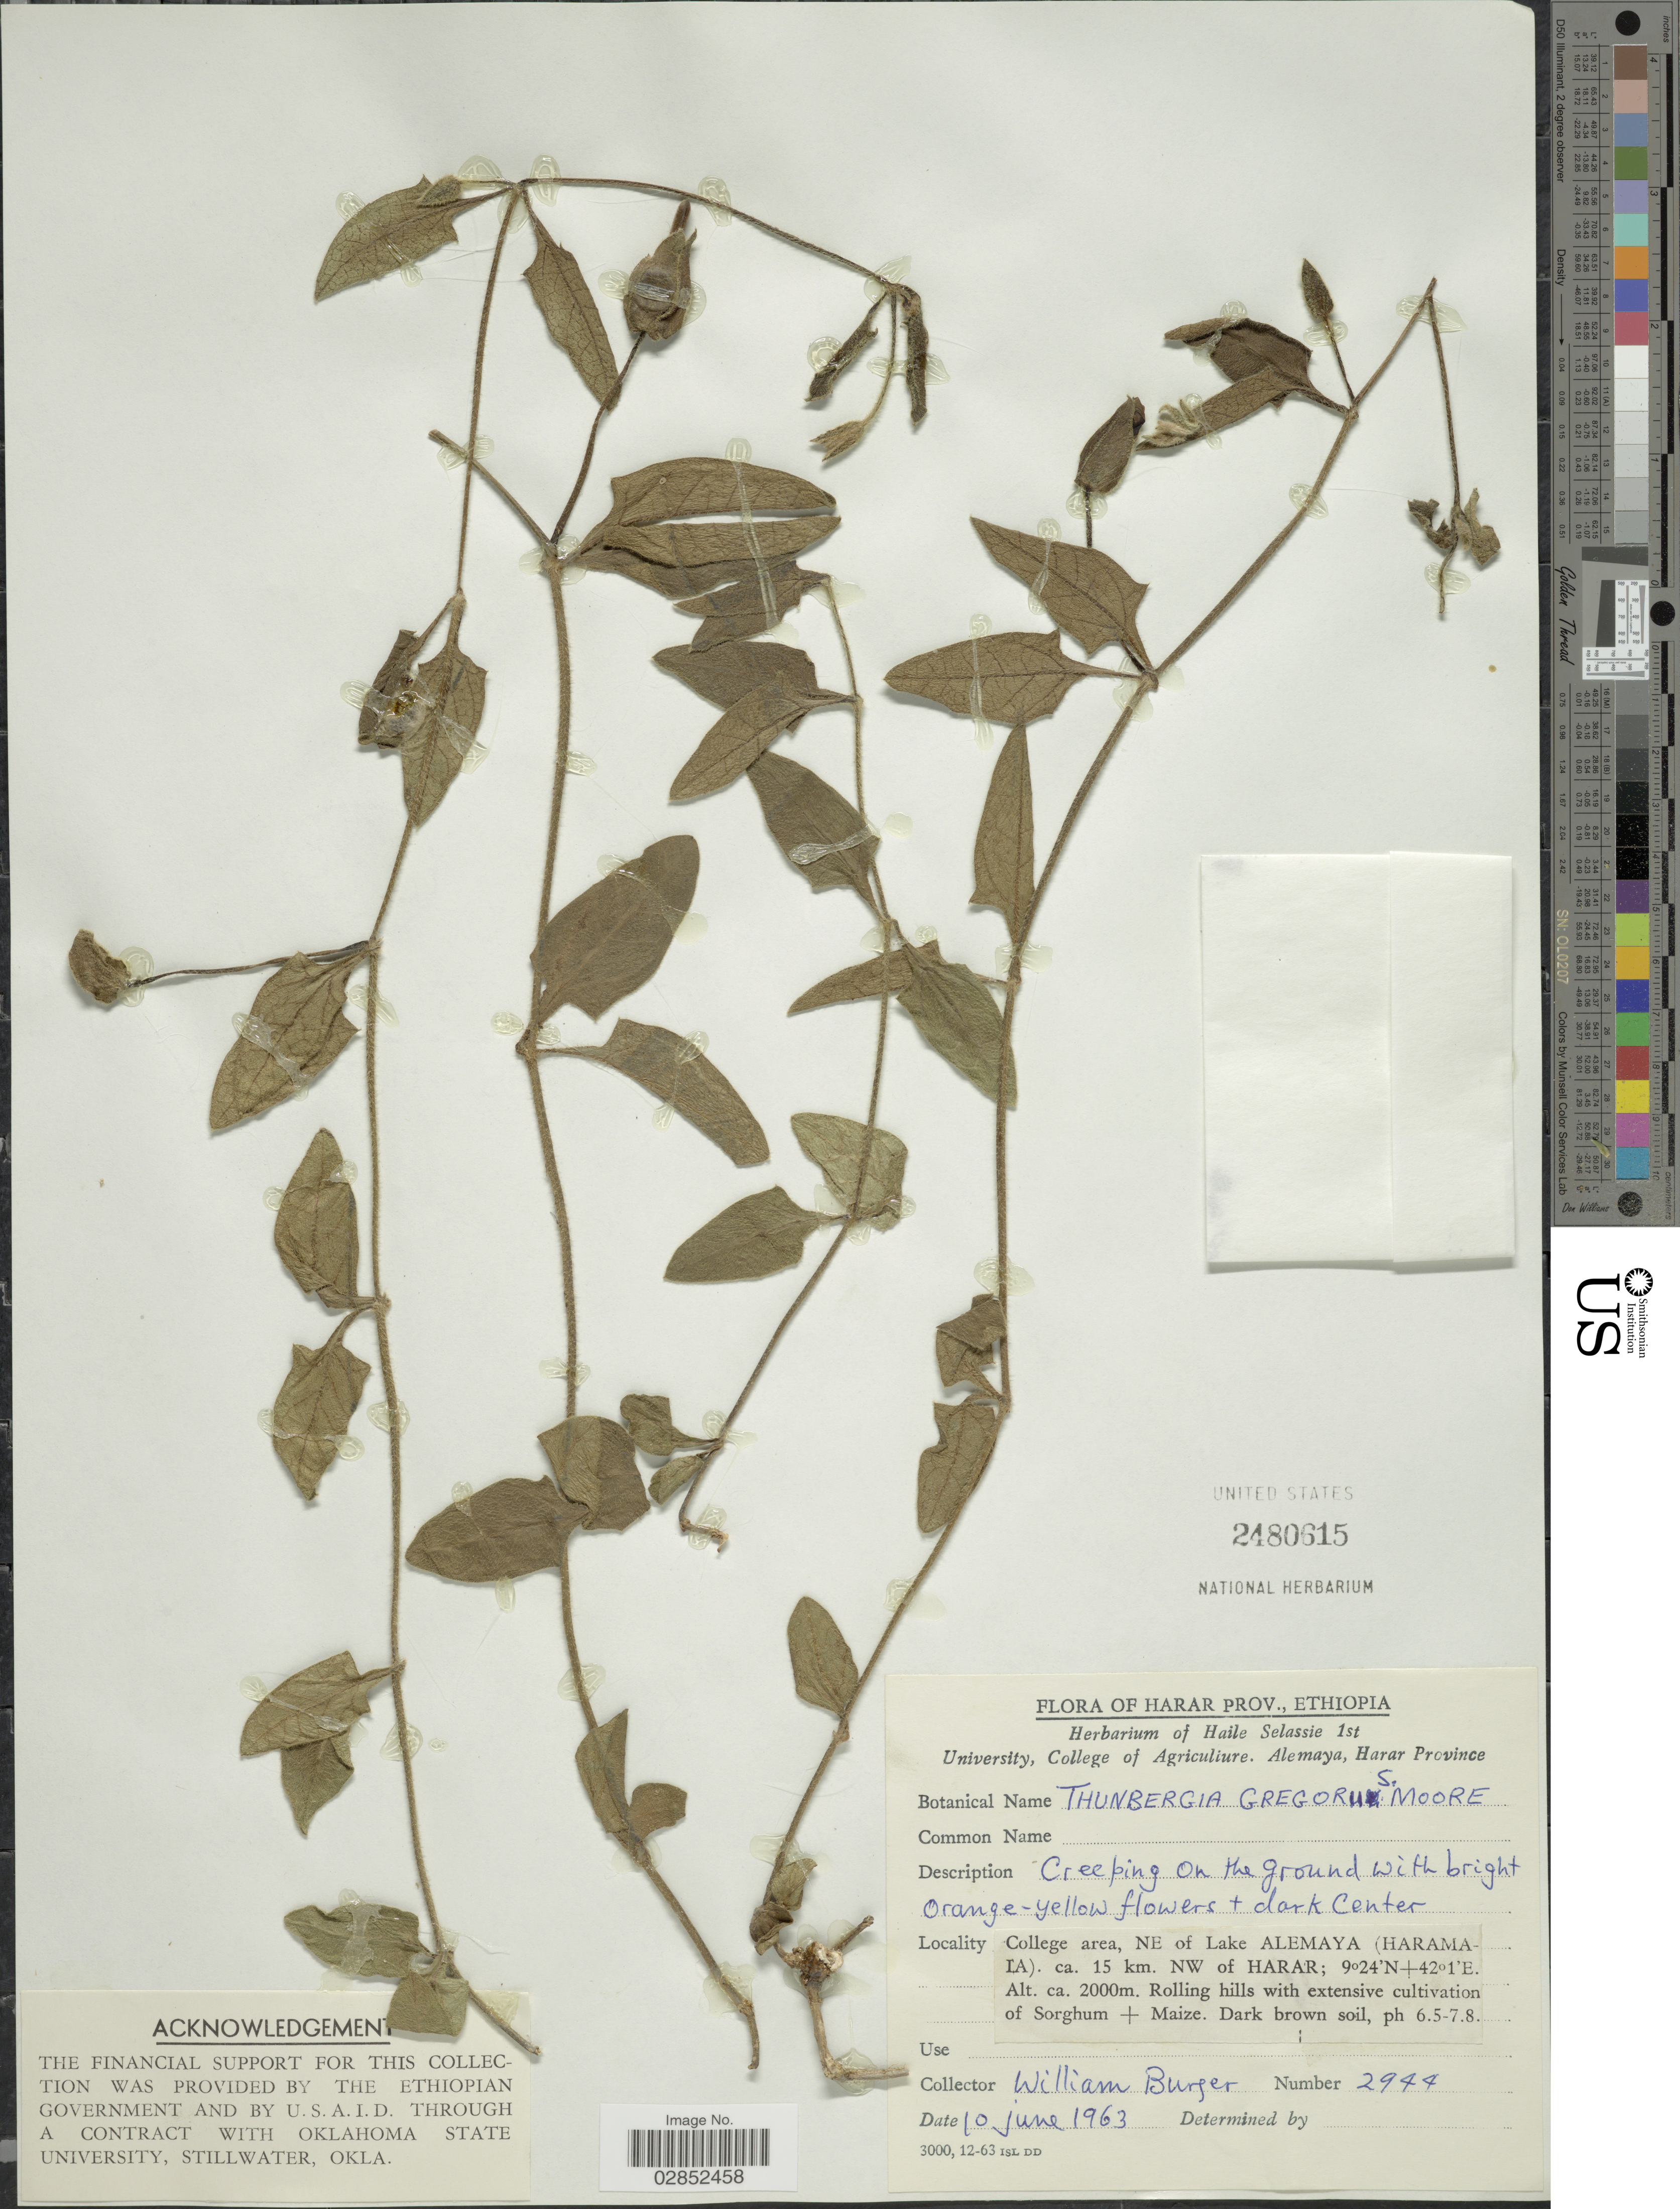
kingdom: Plantae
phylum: Tracheophyta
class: Magnoliopsida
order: Lamiales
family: Acanthaceae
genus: Thunbergia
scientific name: Thunbergia gregorii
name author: S. Moore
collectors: W. Burger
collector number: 2944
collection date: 1963-06-10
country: Ethiopia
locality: Harar Prov., Ethiopia, College area, NE of Lake Alemaya (Haramala), ca. 15 km. NW of Harar.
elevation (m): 2000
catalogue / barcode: US 2480615